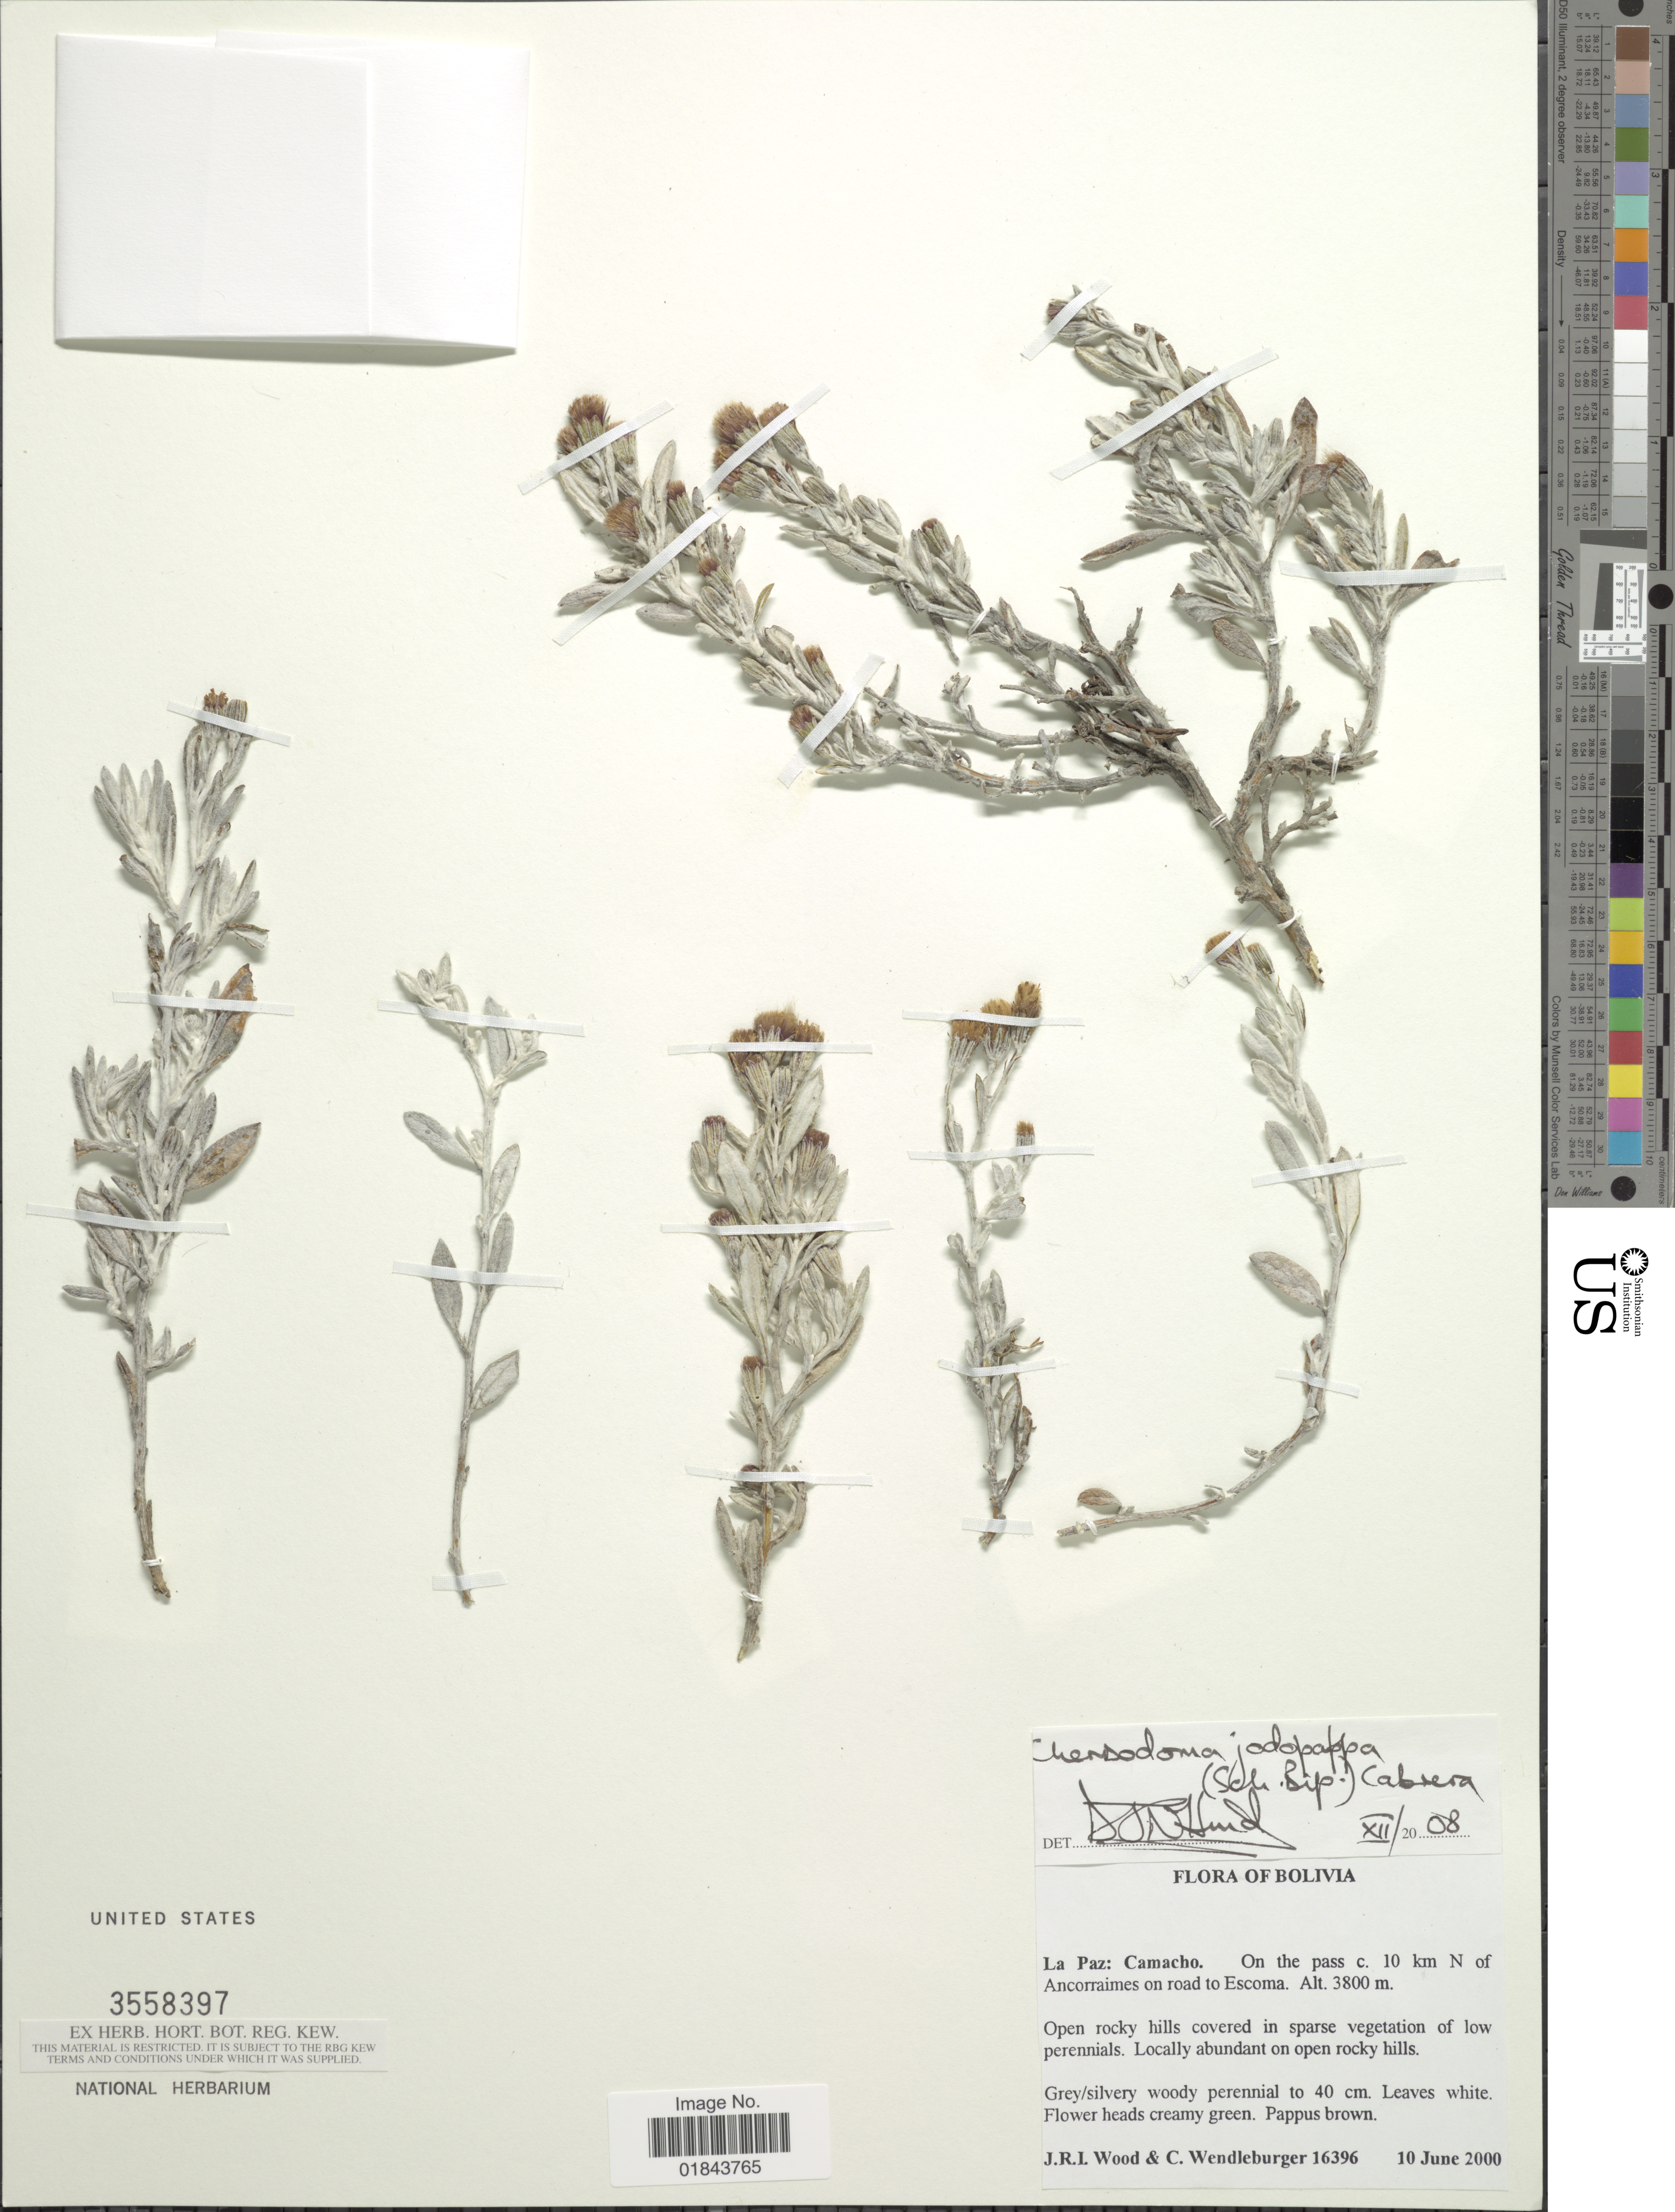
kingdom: Plantae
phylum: Tracheophyta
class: Magnoliopsida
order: Asterales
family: Asteraceae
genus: Chersodoma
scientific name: Chersodoma jodopappa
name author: (Sch. Bip.) Cabrera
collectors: J. R. I. Wood & C. Wendleburger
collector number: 16396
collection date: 2000-06-10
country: Bolivia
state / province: La Paz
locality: La Paz: Camacho. On the pass c. 10 km N of Ancorraimes on road to Escoma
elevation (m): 3800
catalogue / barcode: US 3558397